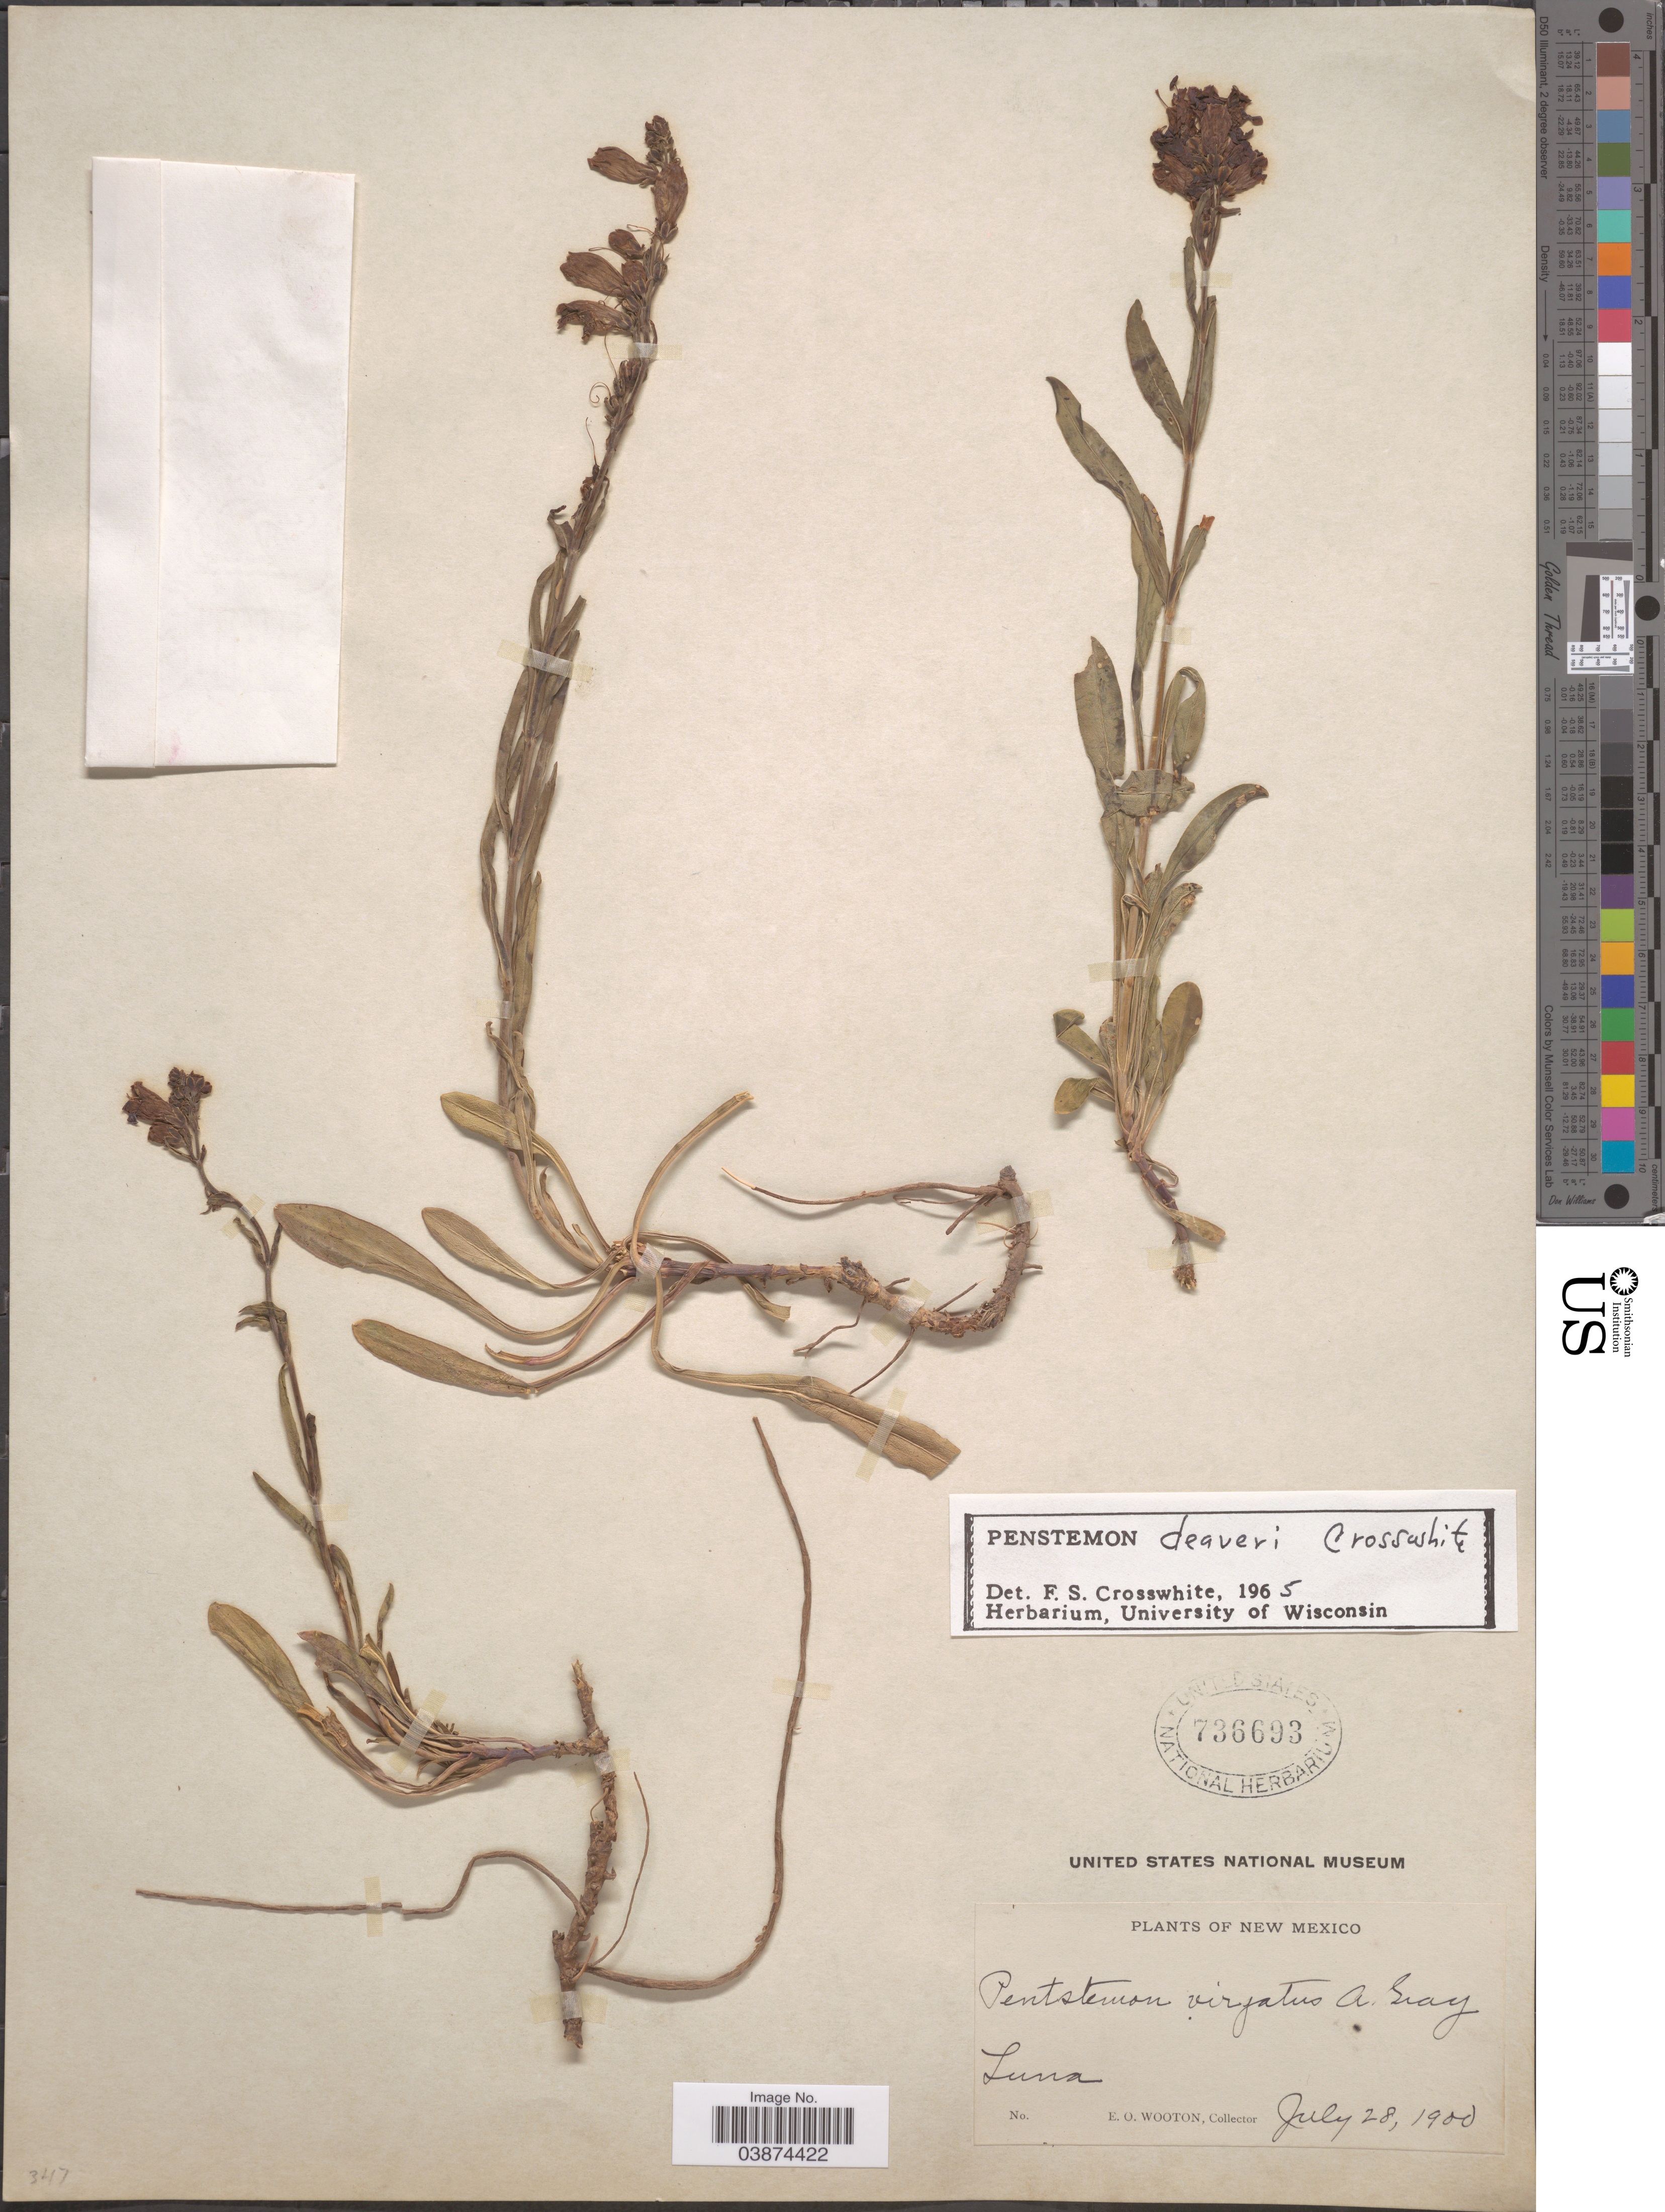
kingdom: Plantae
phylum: Tracheophyta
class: Magnoliopsida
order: Lamiales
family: Plantaginaceae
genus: Penstemon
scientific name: Penstemon deaveri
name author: Crosswh.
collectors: E. O. Wooton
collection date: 1900-07-28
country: United States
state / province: New Mexico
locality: Luna.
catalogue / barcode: US 736693